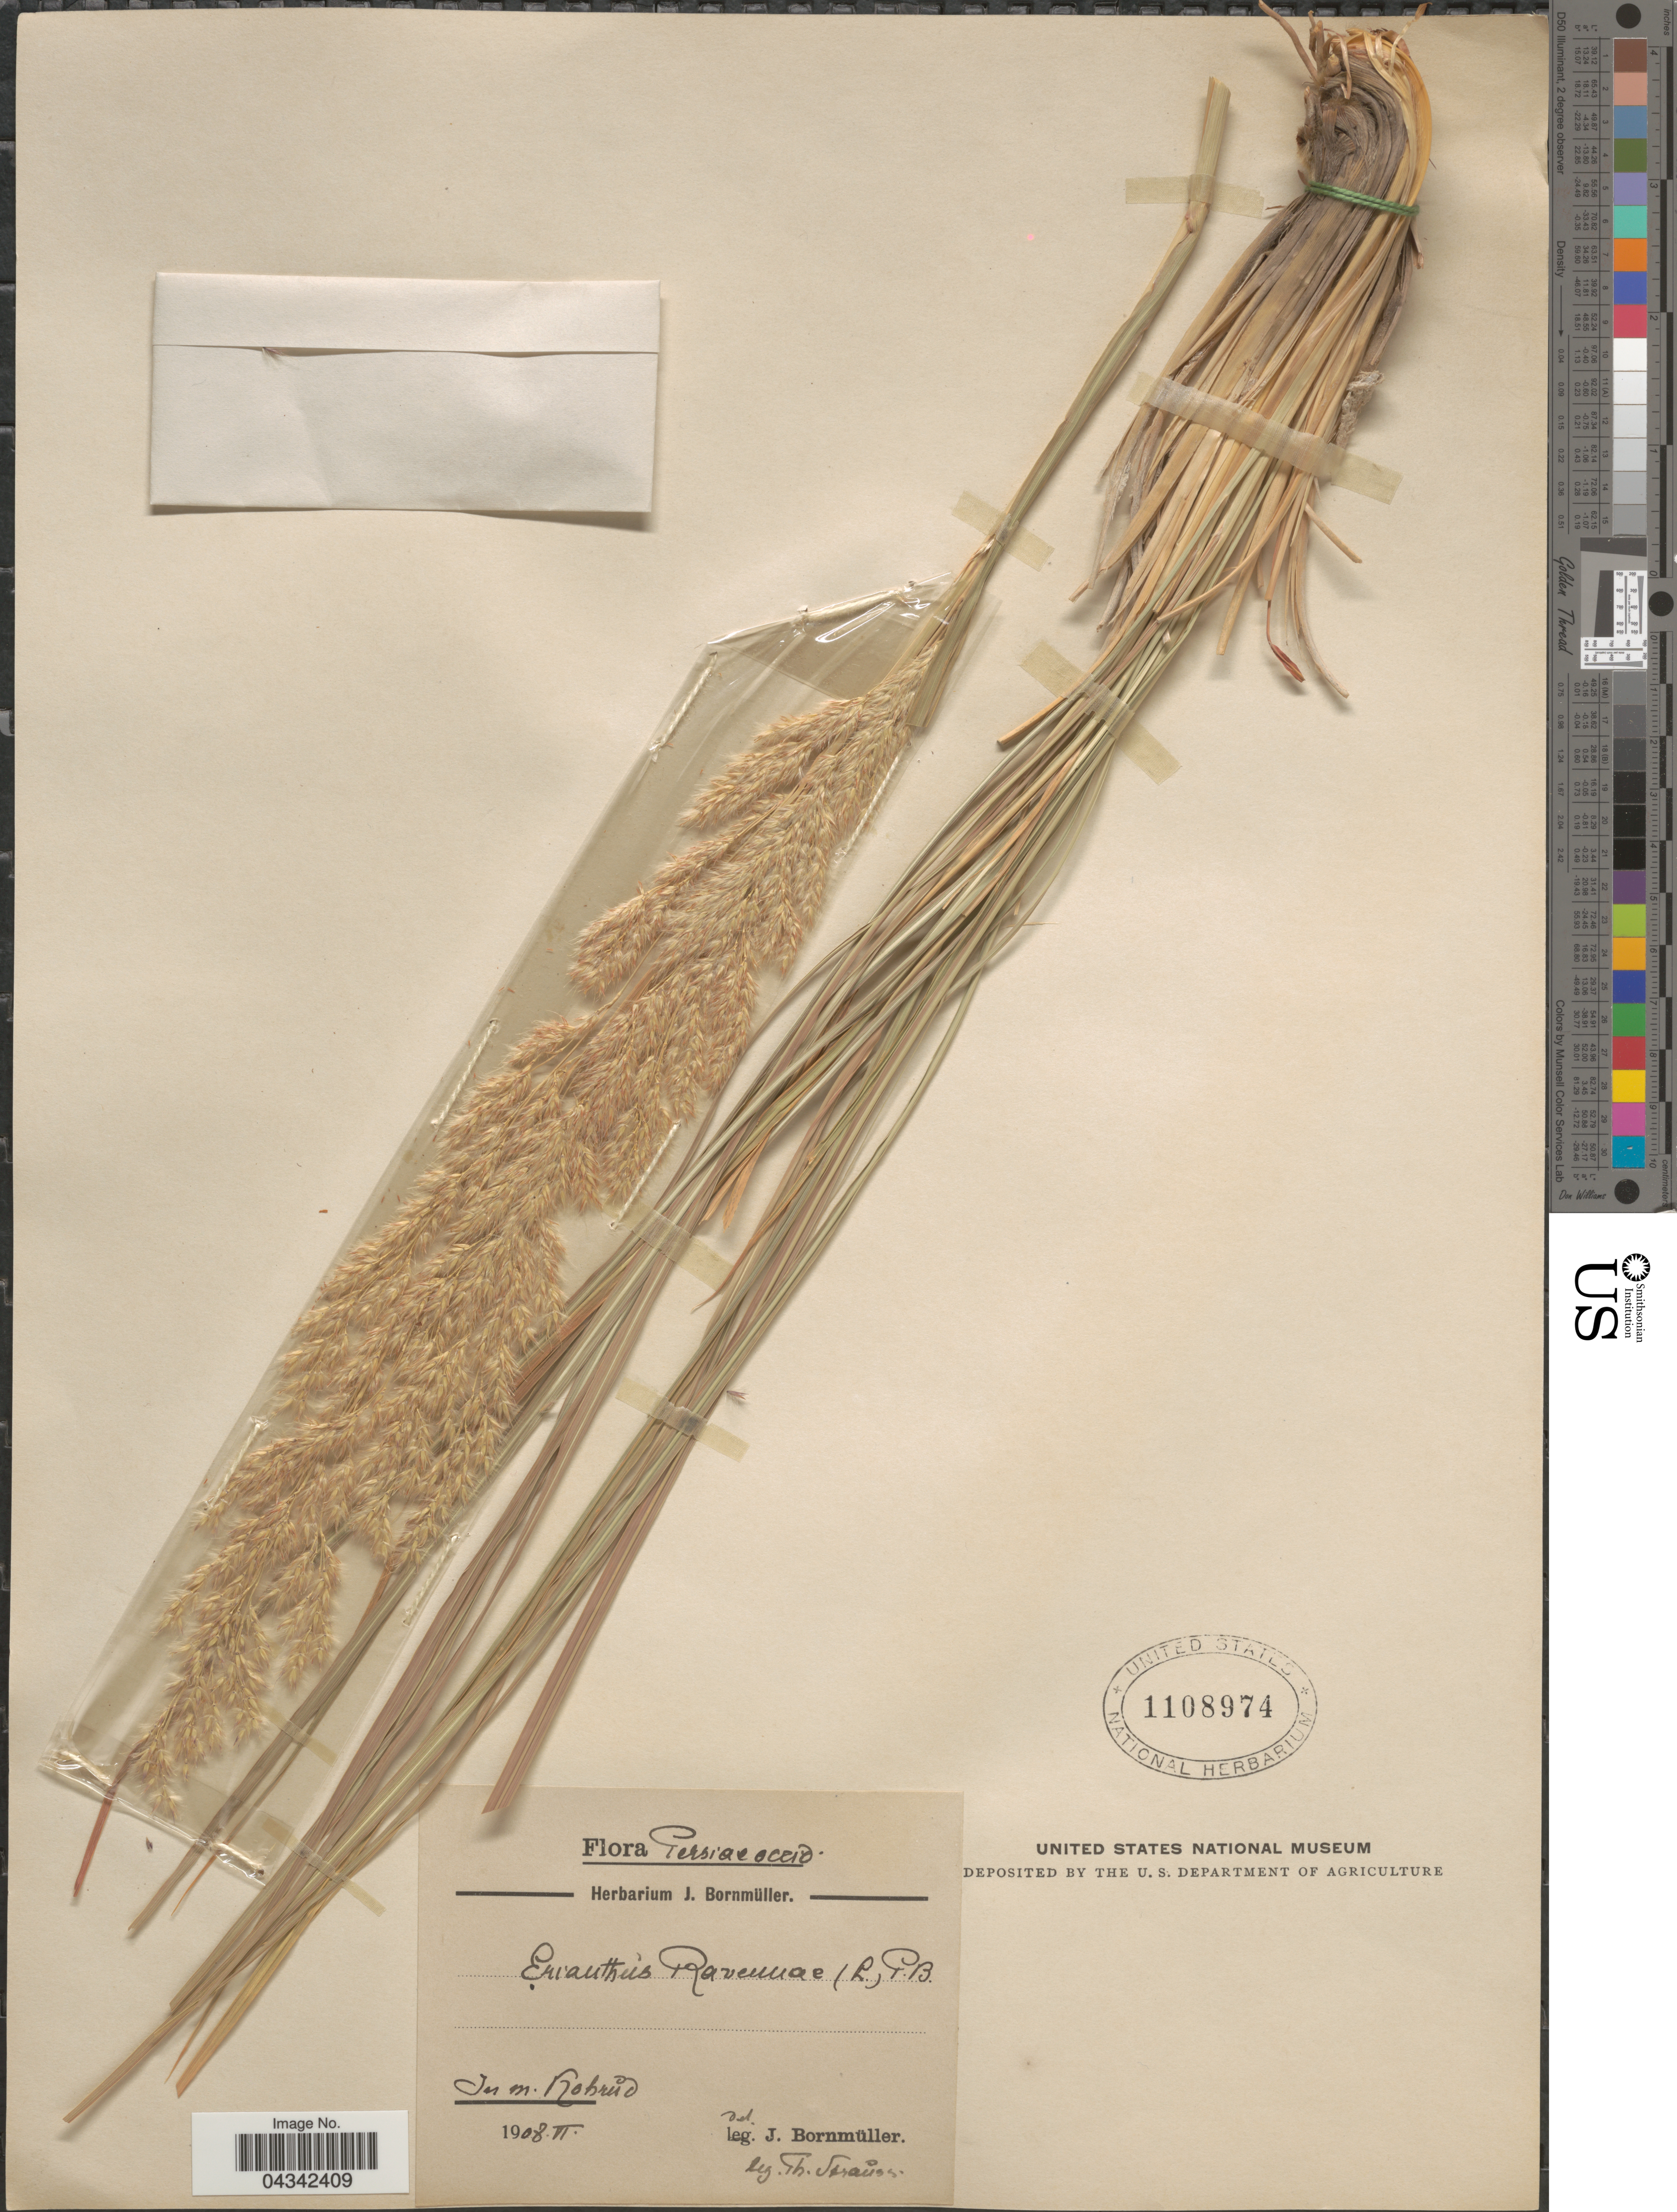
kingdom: Plantae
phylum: Tracheophyta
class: Liliopsida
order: Poales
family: Poaceae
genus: Tripidium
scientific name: Tripidium ravennae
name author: (L.) H. Scholz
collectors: T. Strauss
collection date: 1908-06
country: Iran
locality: Persiae occid. In m. Kohrůd.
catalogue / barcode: US 1108974